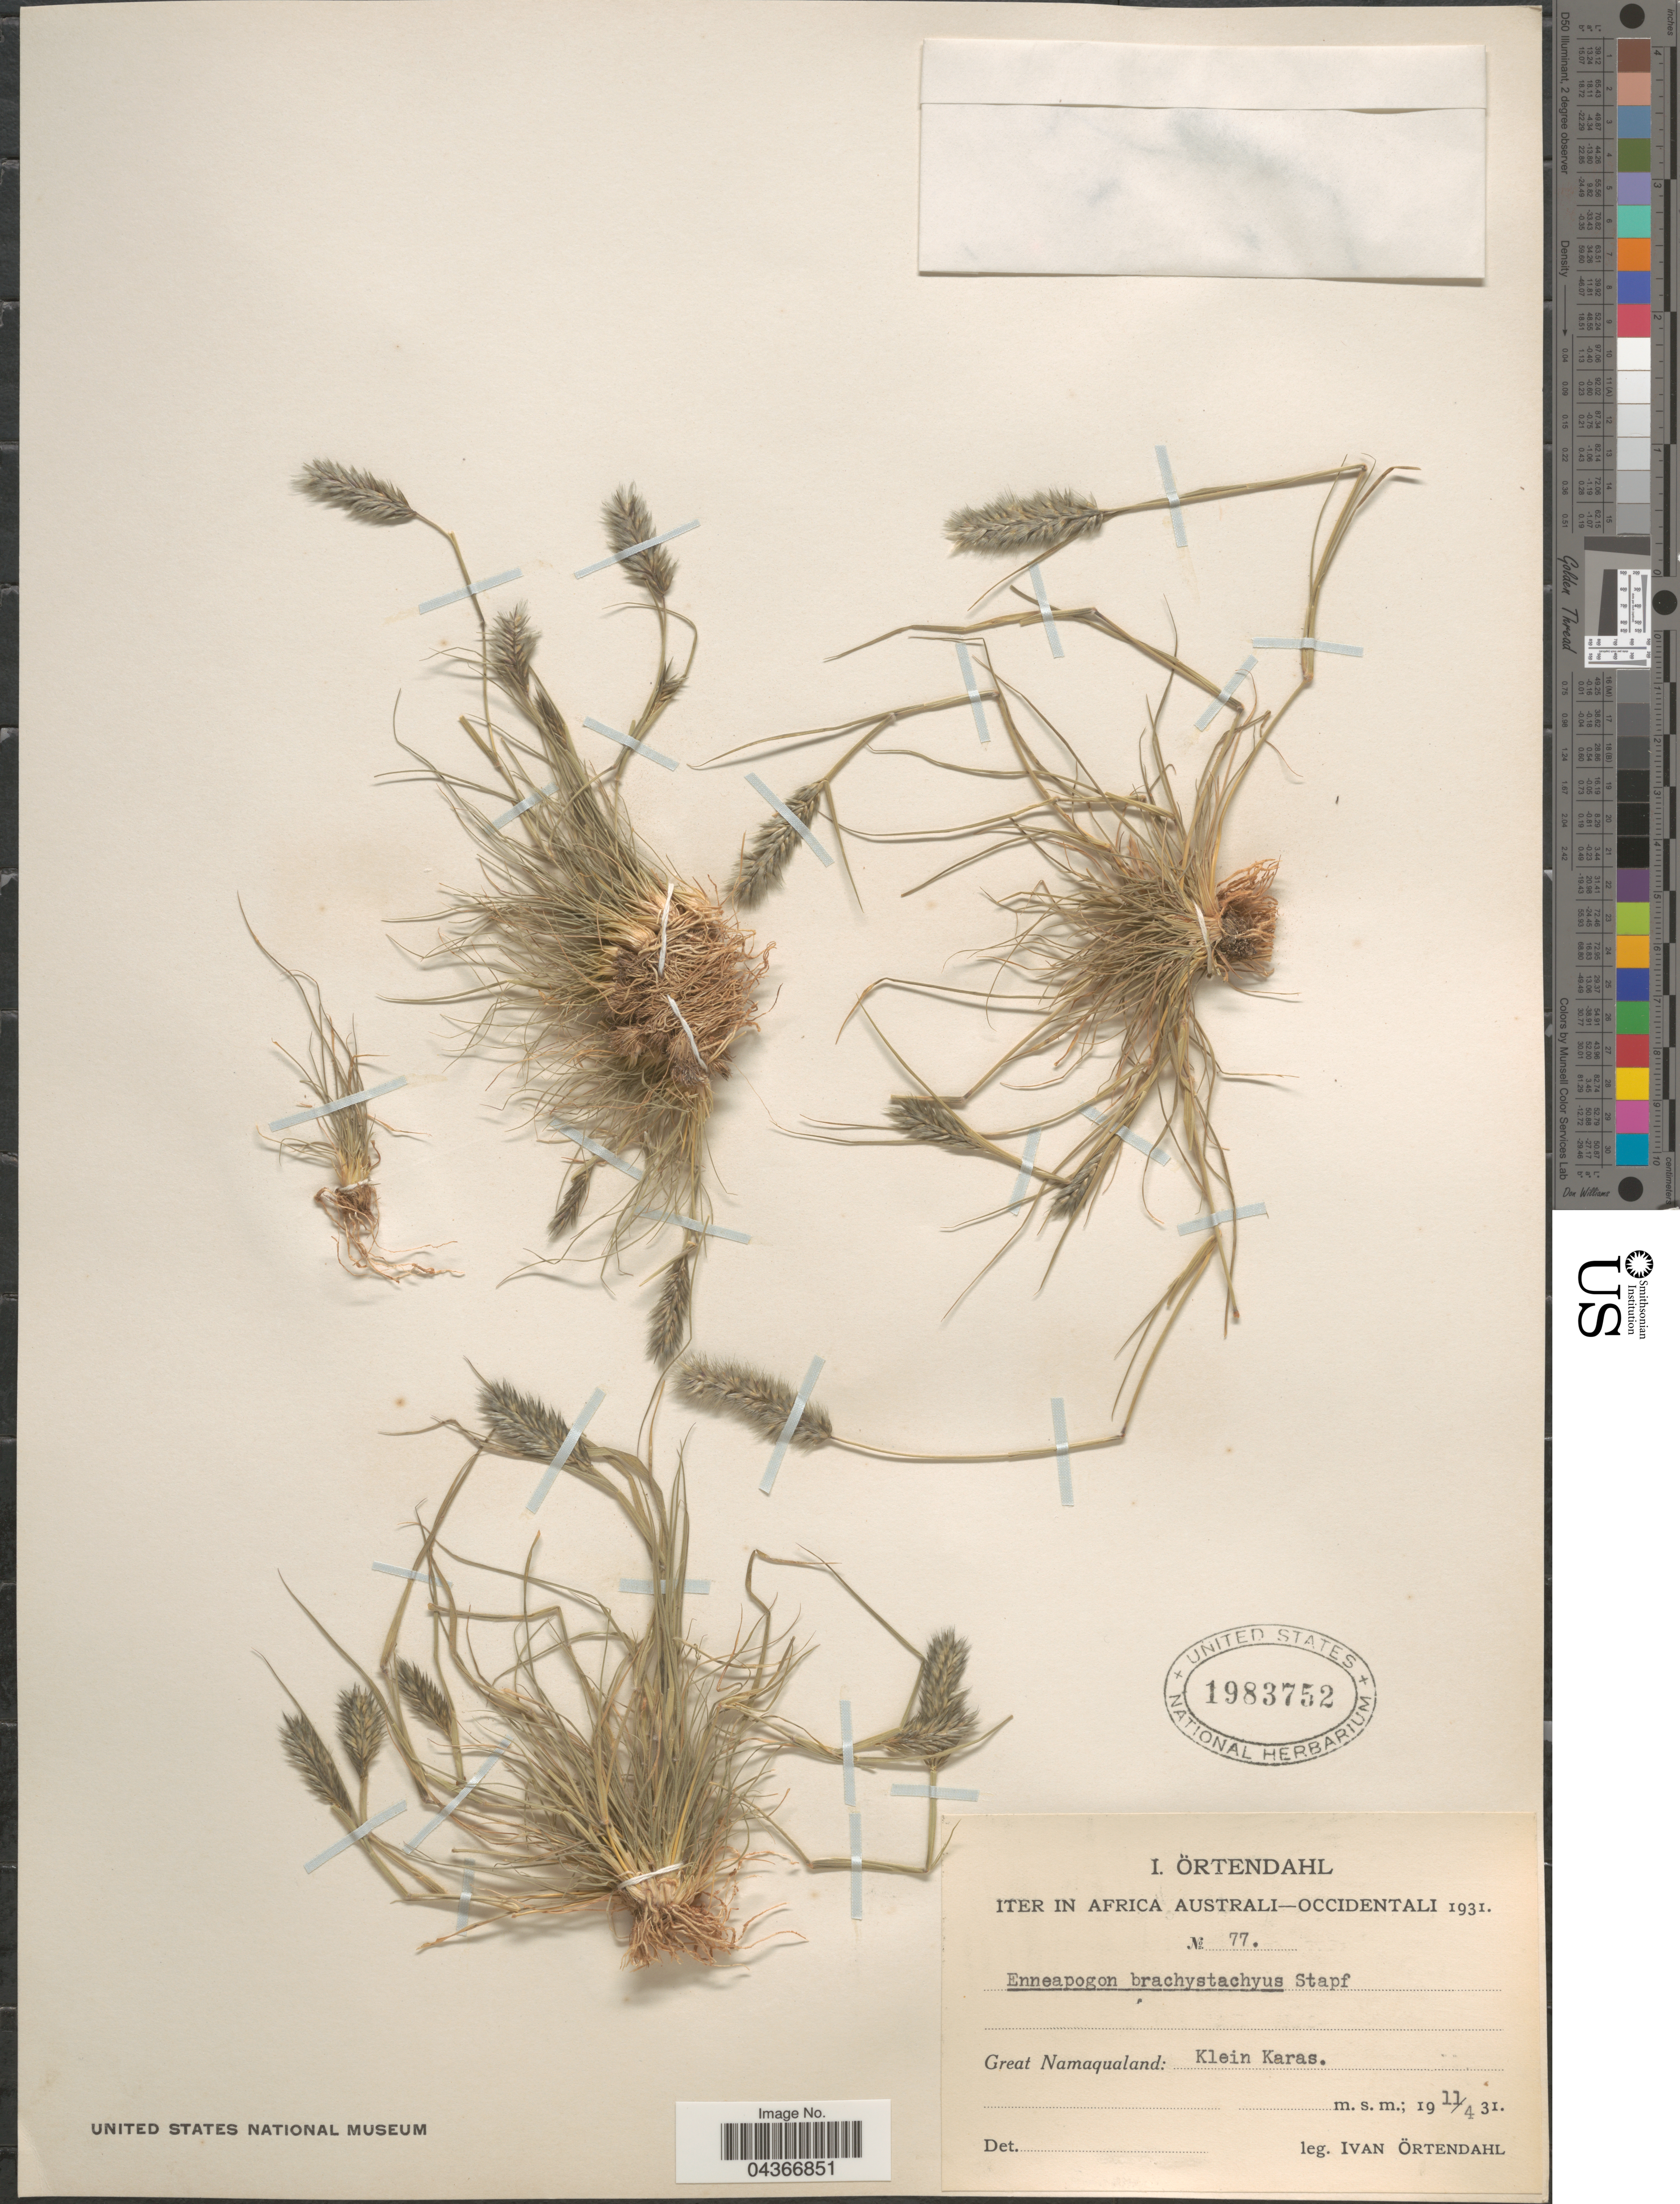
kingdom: Plantae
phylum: Tracheophyta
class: Liliopsida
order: Poales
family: Poaceae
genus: Enneapogon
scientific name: Enneapogon desvauxii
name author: P. Beauv.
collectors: I. Ortendahl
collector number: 77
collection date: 1931-04-11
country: Namibia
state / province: Karas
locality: Iter in Africa Australi-Occidentali 1931. Great Namaqualand: Klein Karas.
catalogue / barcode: US 1983752